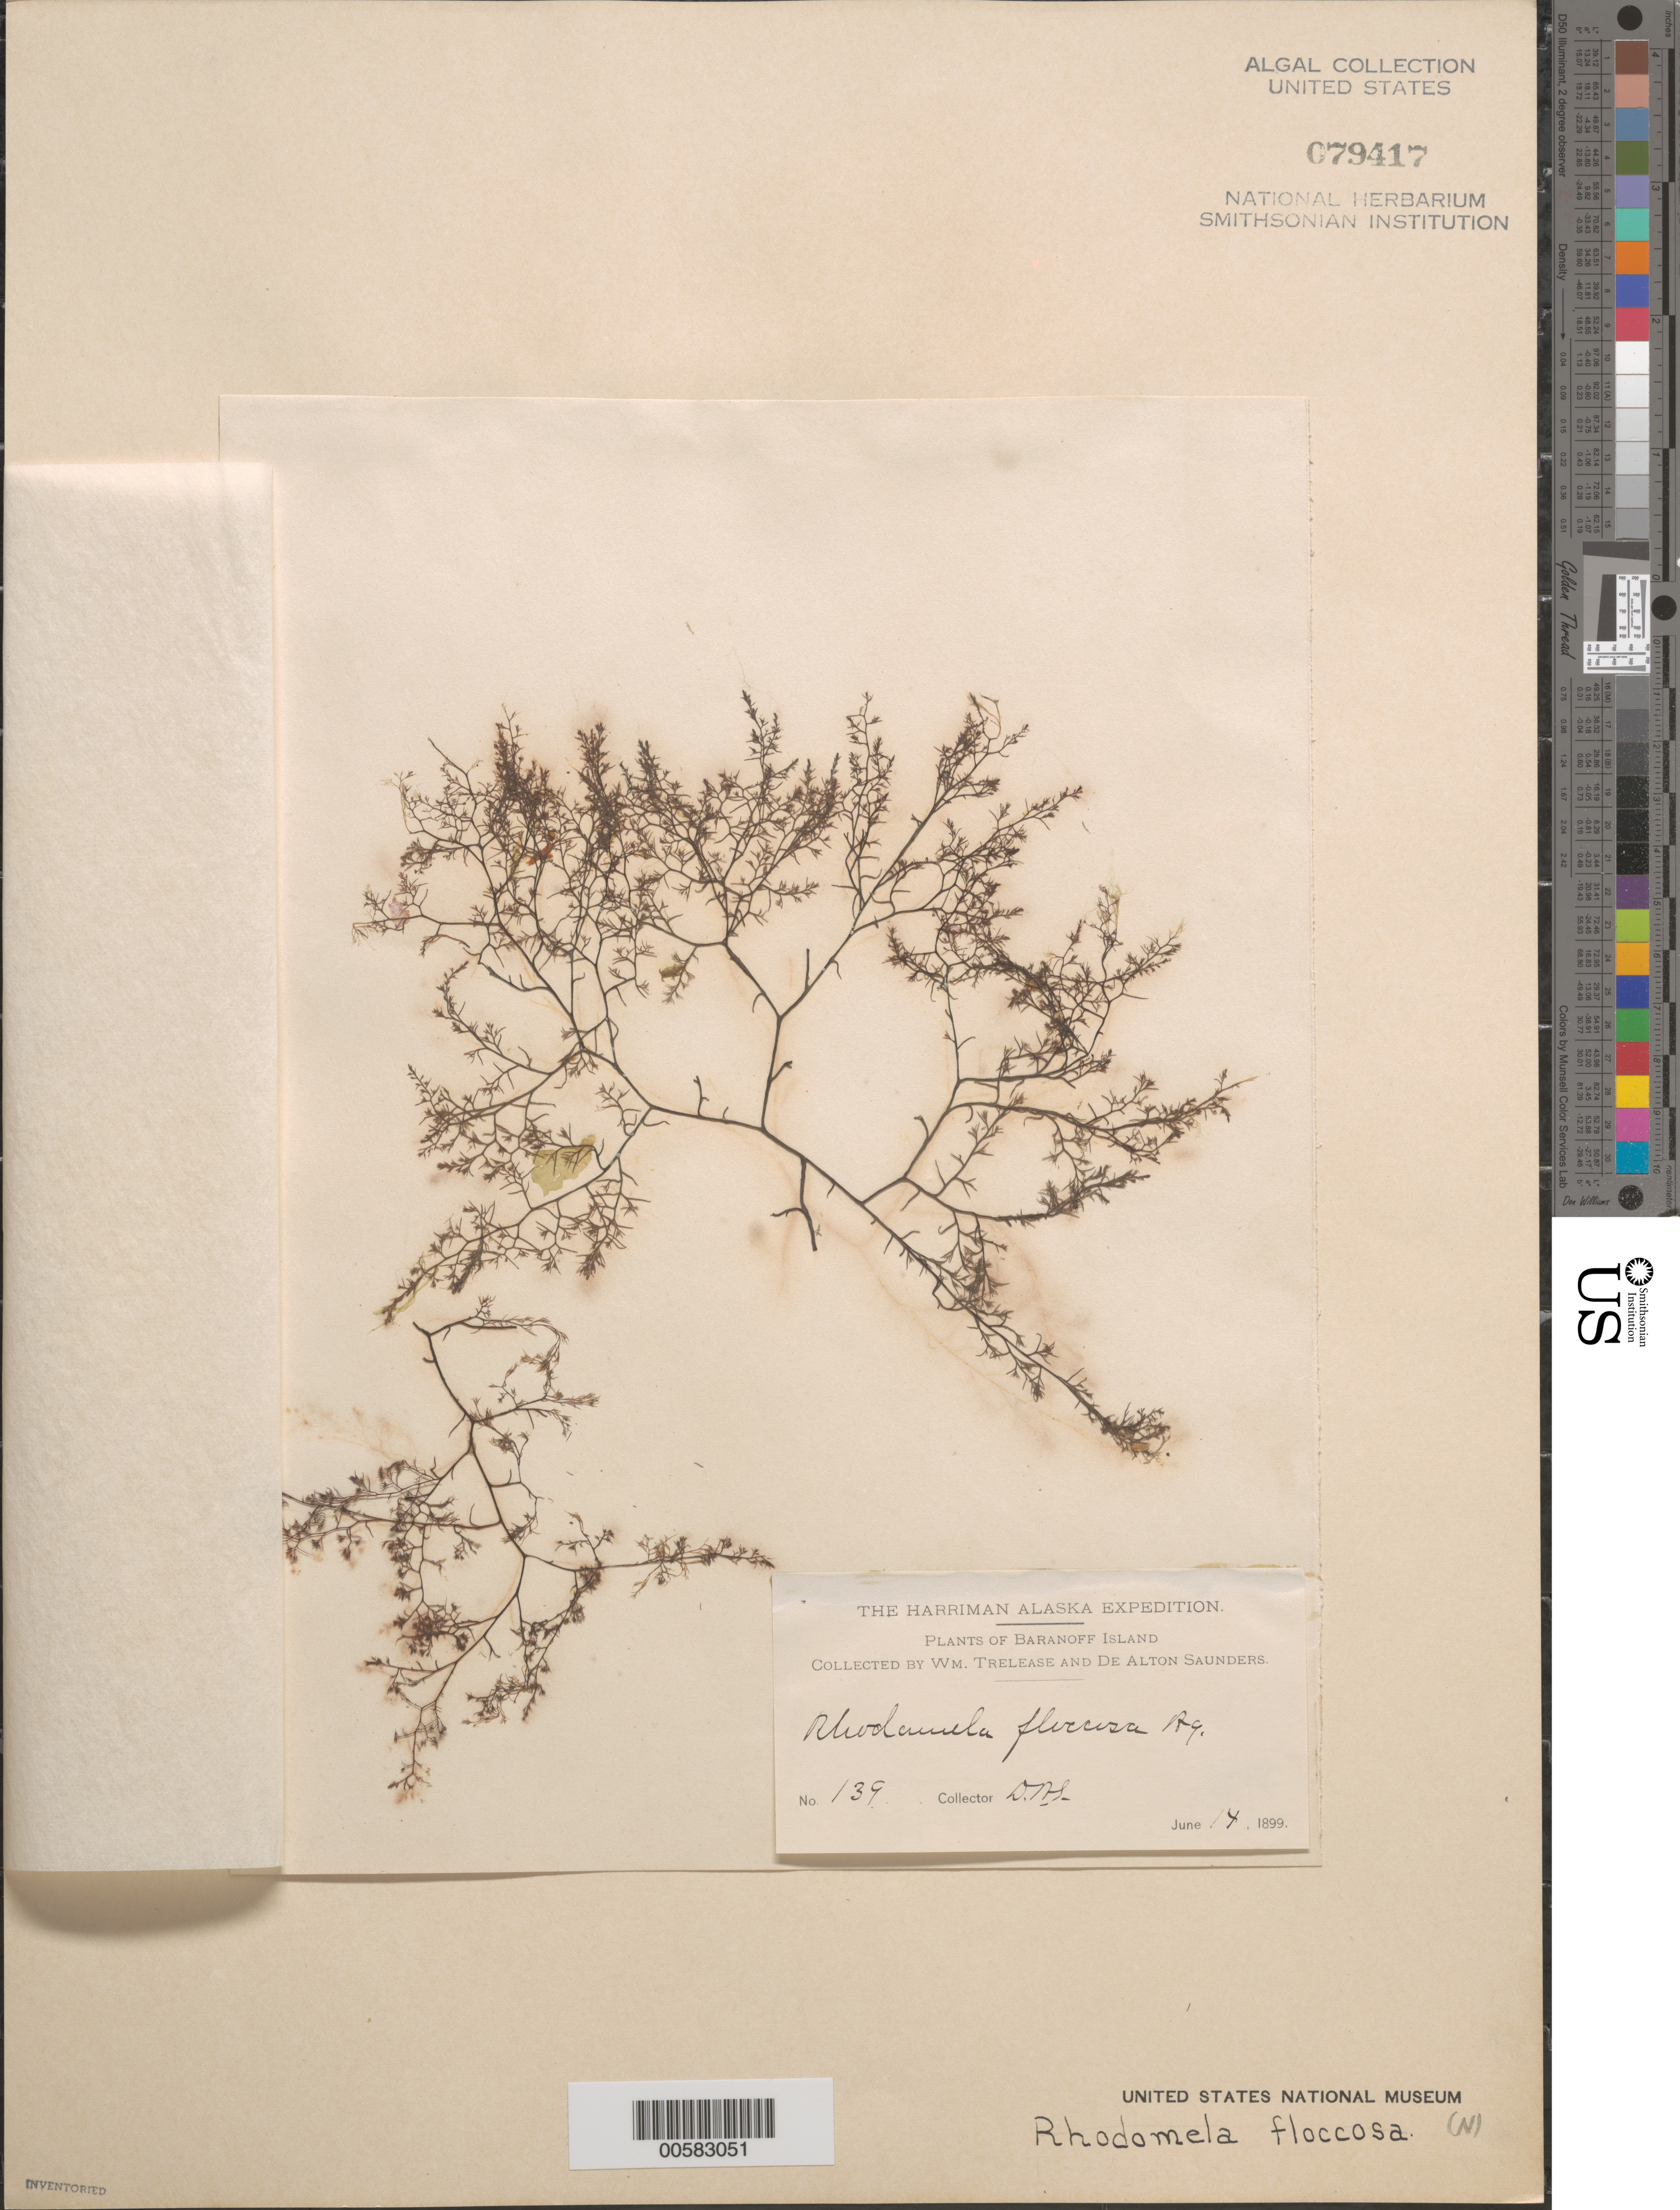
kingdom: Plantae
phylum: Rhodophyta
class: Florideophyceae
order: Ceramiales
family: Rhodomelaceae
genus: Odonthalia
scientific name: Odonthalia floccosa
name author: (Esper) Falkenb.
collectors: D. Saunders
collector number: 139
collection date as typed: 14 Jun 1899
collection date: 1899-06-14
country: United States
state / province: Alaska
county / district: Sitka Division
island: Baranof Island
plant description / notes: Harriman Alaska Expedition, 1899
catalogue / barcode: US 79417